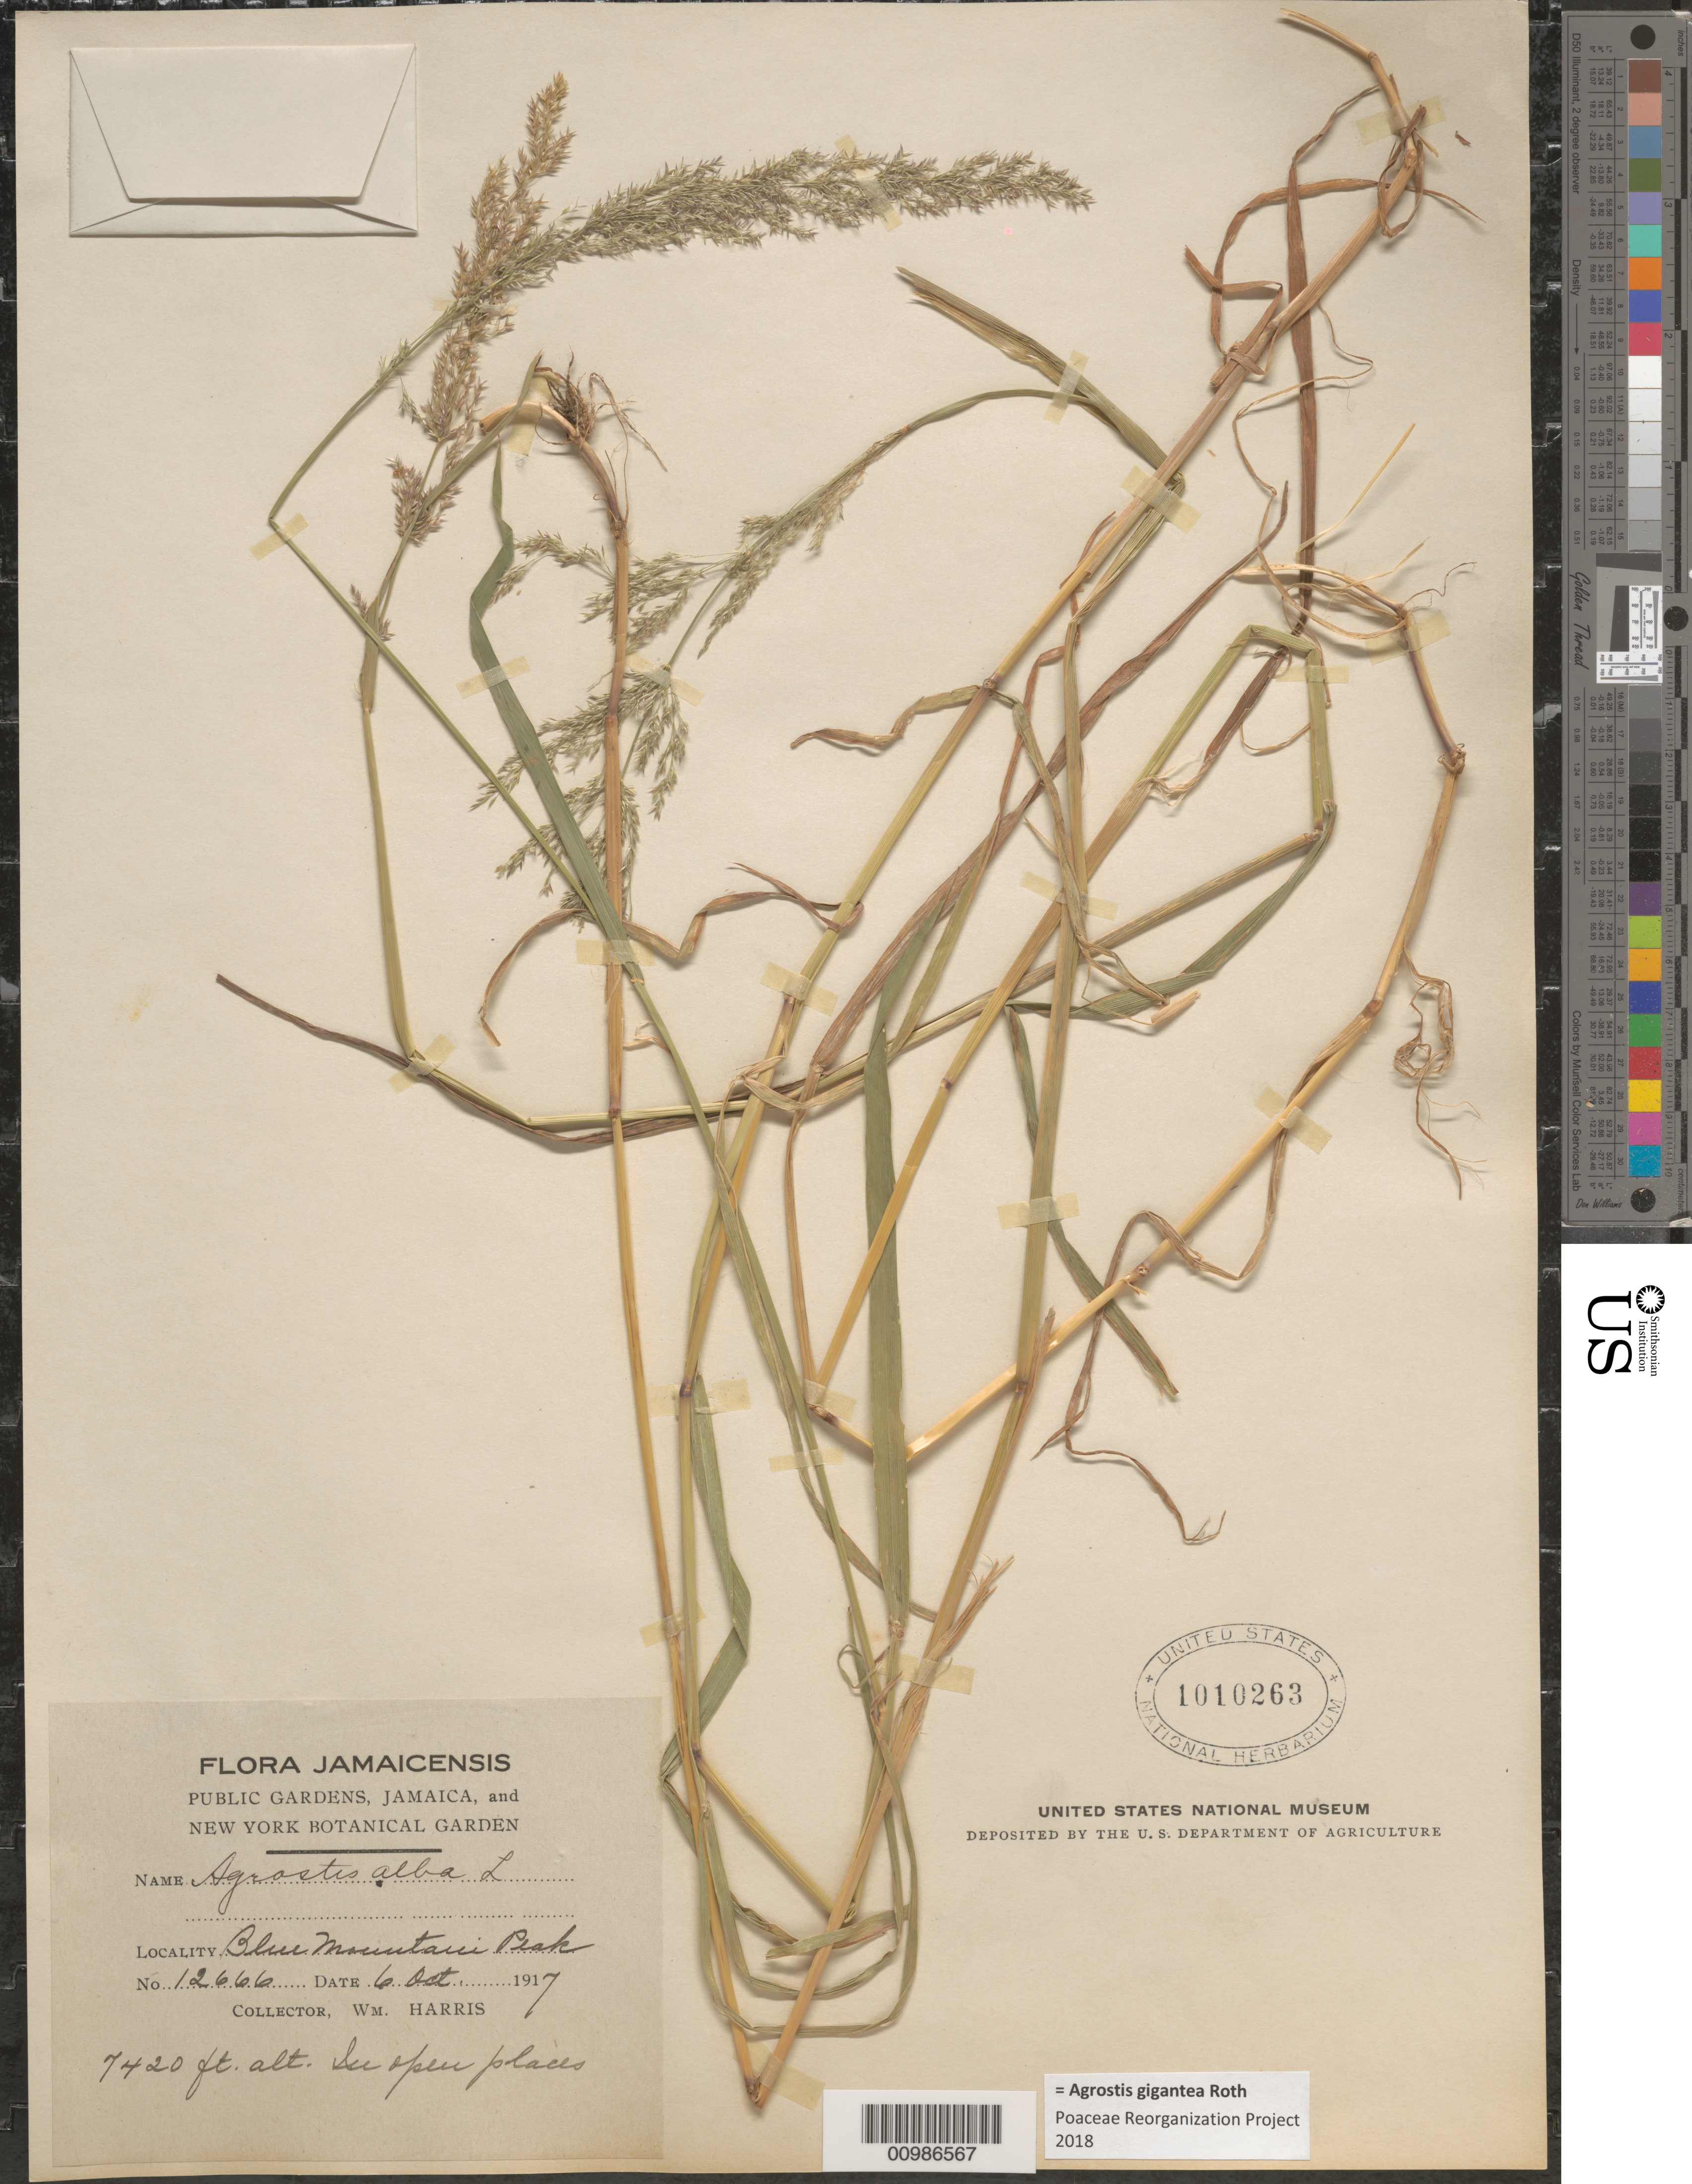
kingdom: Plantae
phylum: Tracheophyta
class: Liliopsida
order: Poales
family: Poaceae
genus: Agrostis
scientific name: Agrostis gigantea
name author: Roth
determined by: Poaceae Reorganization Project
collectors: W. H. Harris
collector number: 12666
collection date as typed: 06 Oct 1917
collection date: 1917-10-06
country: Jamaica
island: Jamaica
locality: Blue Mountain Peak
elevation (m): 2262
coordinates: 0 N, 0 E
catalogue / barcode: US 1010263